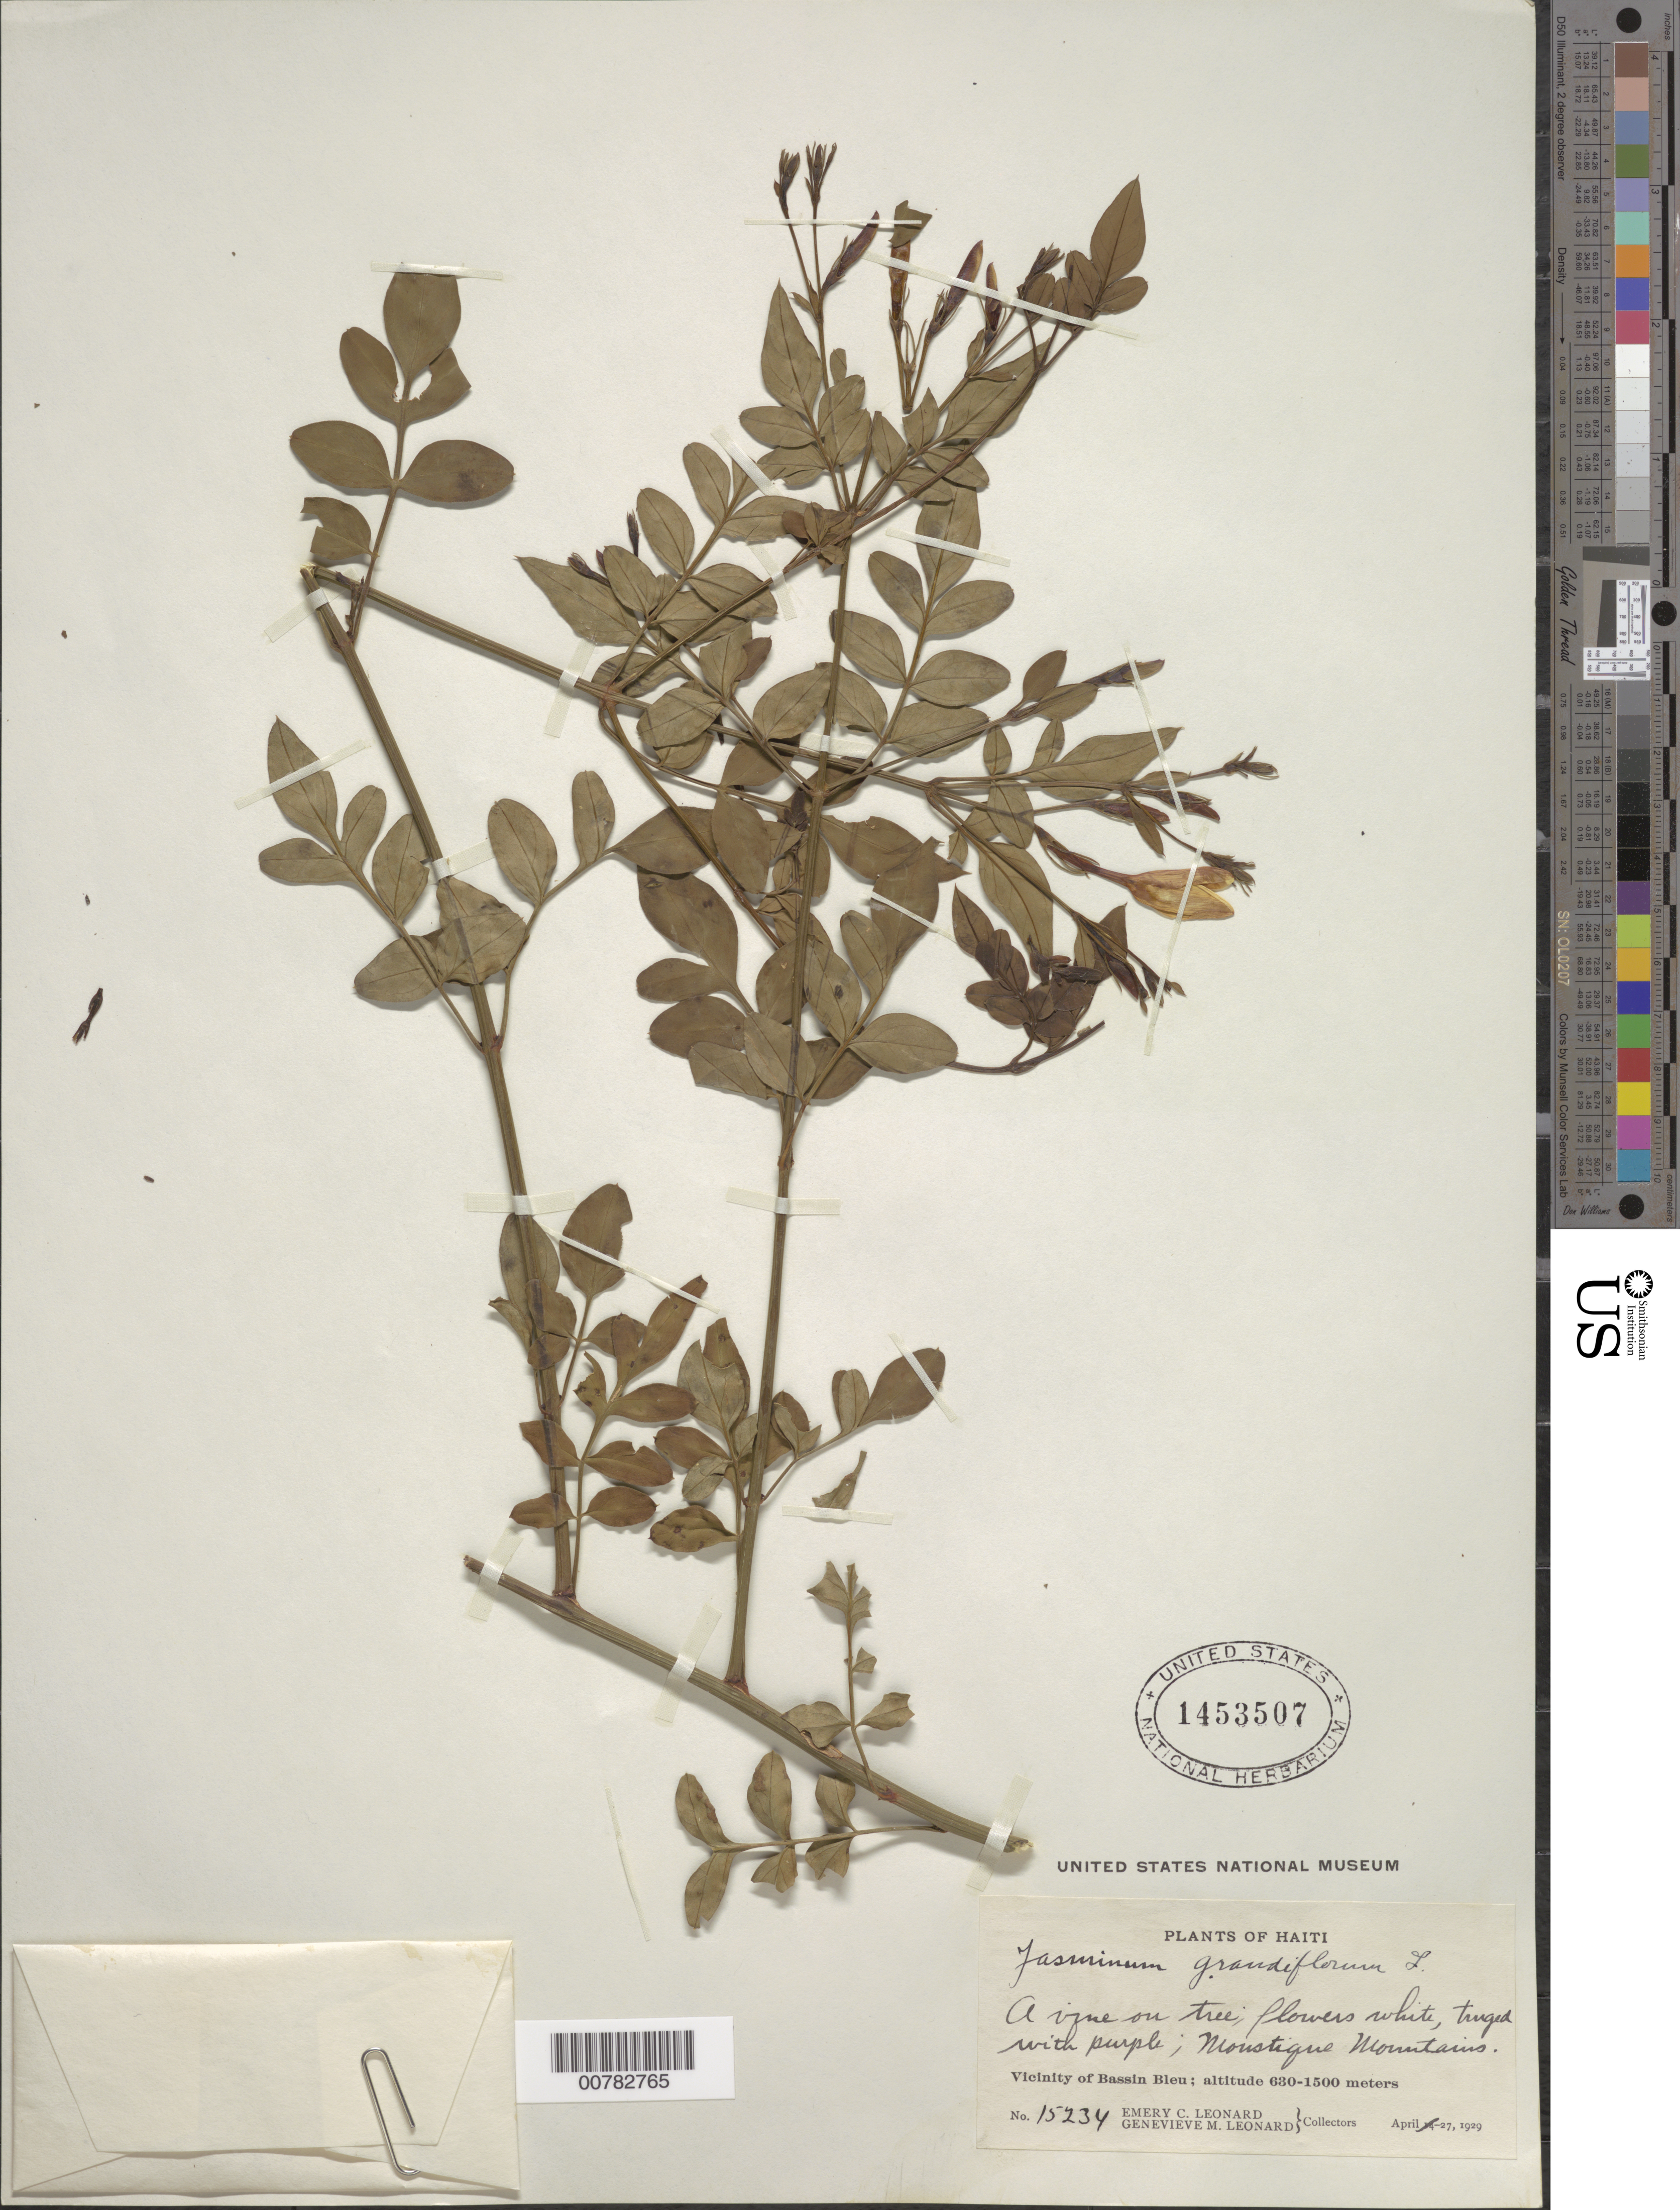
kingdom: Plantae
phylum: Tracheophyta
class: Magnoliopsida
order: Lamiales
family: Oleaceae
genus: Jasminum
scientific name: Jasminum grandiflorum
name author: L.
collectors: E. C. Leonard & G. M. Leonard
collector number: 15234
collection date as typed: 27 Apr 1929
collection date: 1929-04-27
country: Haiti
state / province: Nord-Ouest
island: Hispaniola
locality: Vicinity of Bassin Bleu, Moustique Mountains.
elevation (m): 630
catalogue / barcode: US 1453507